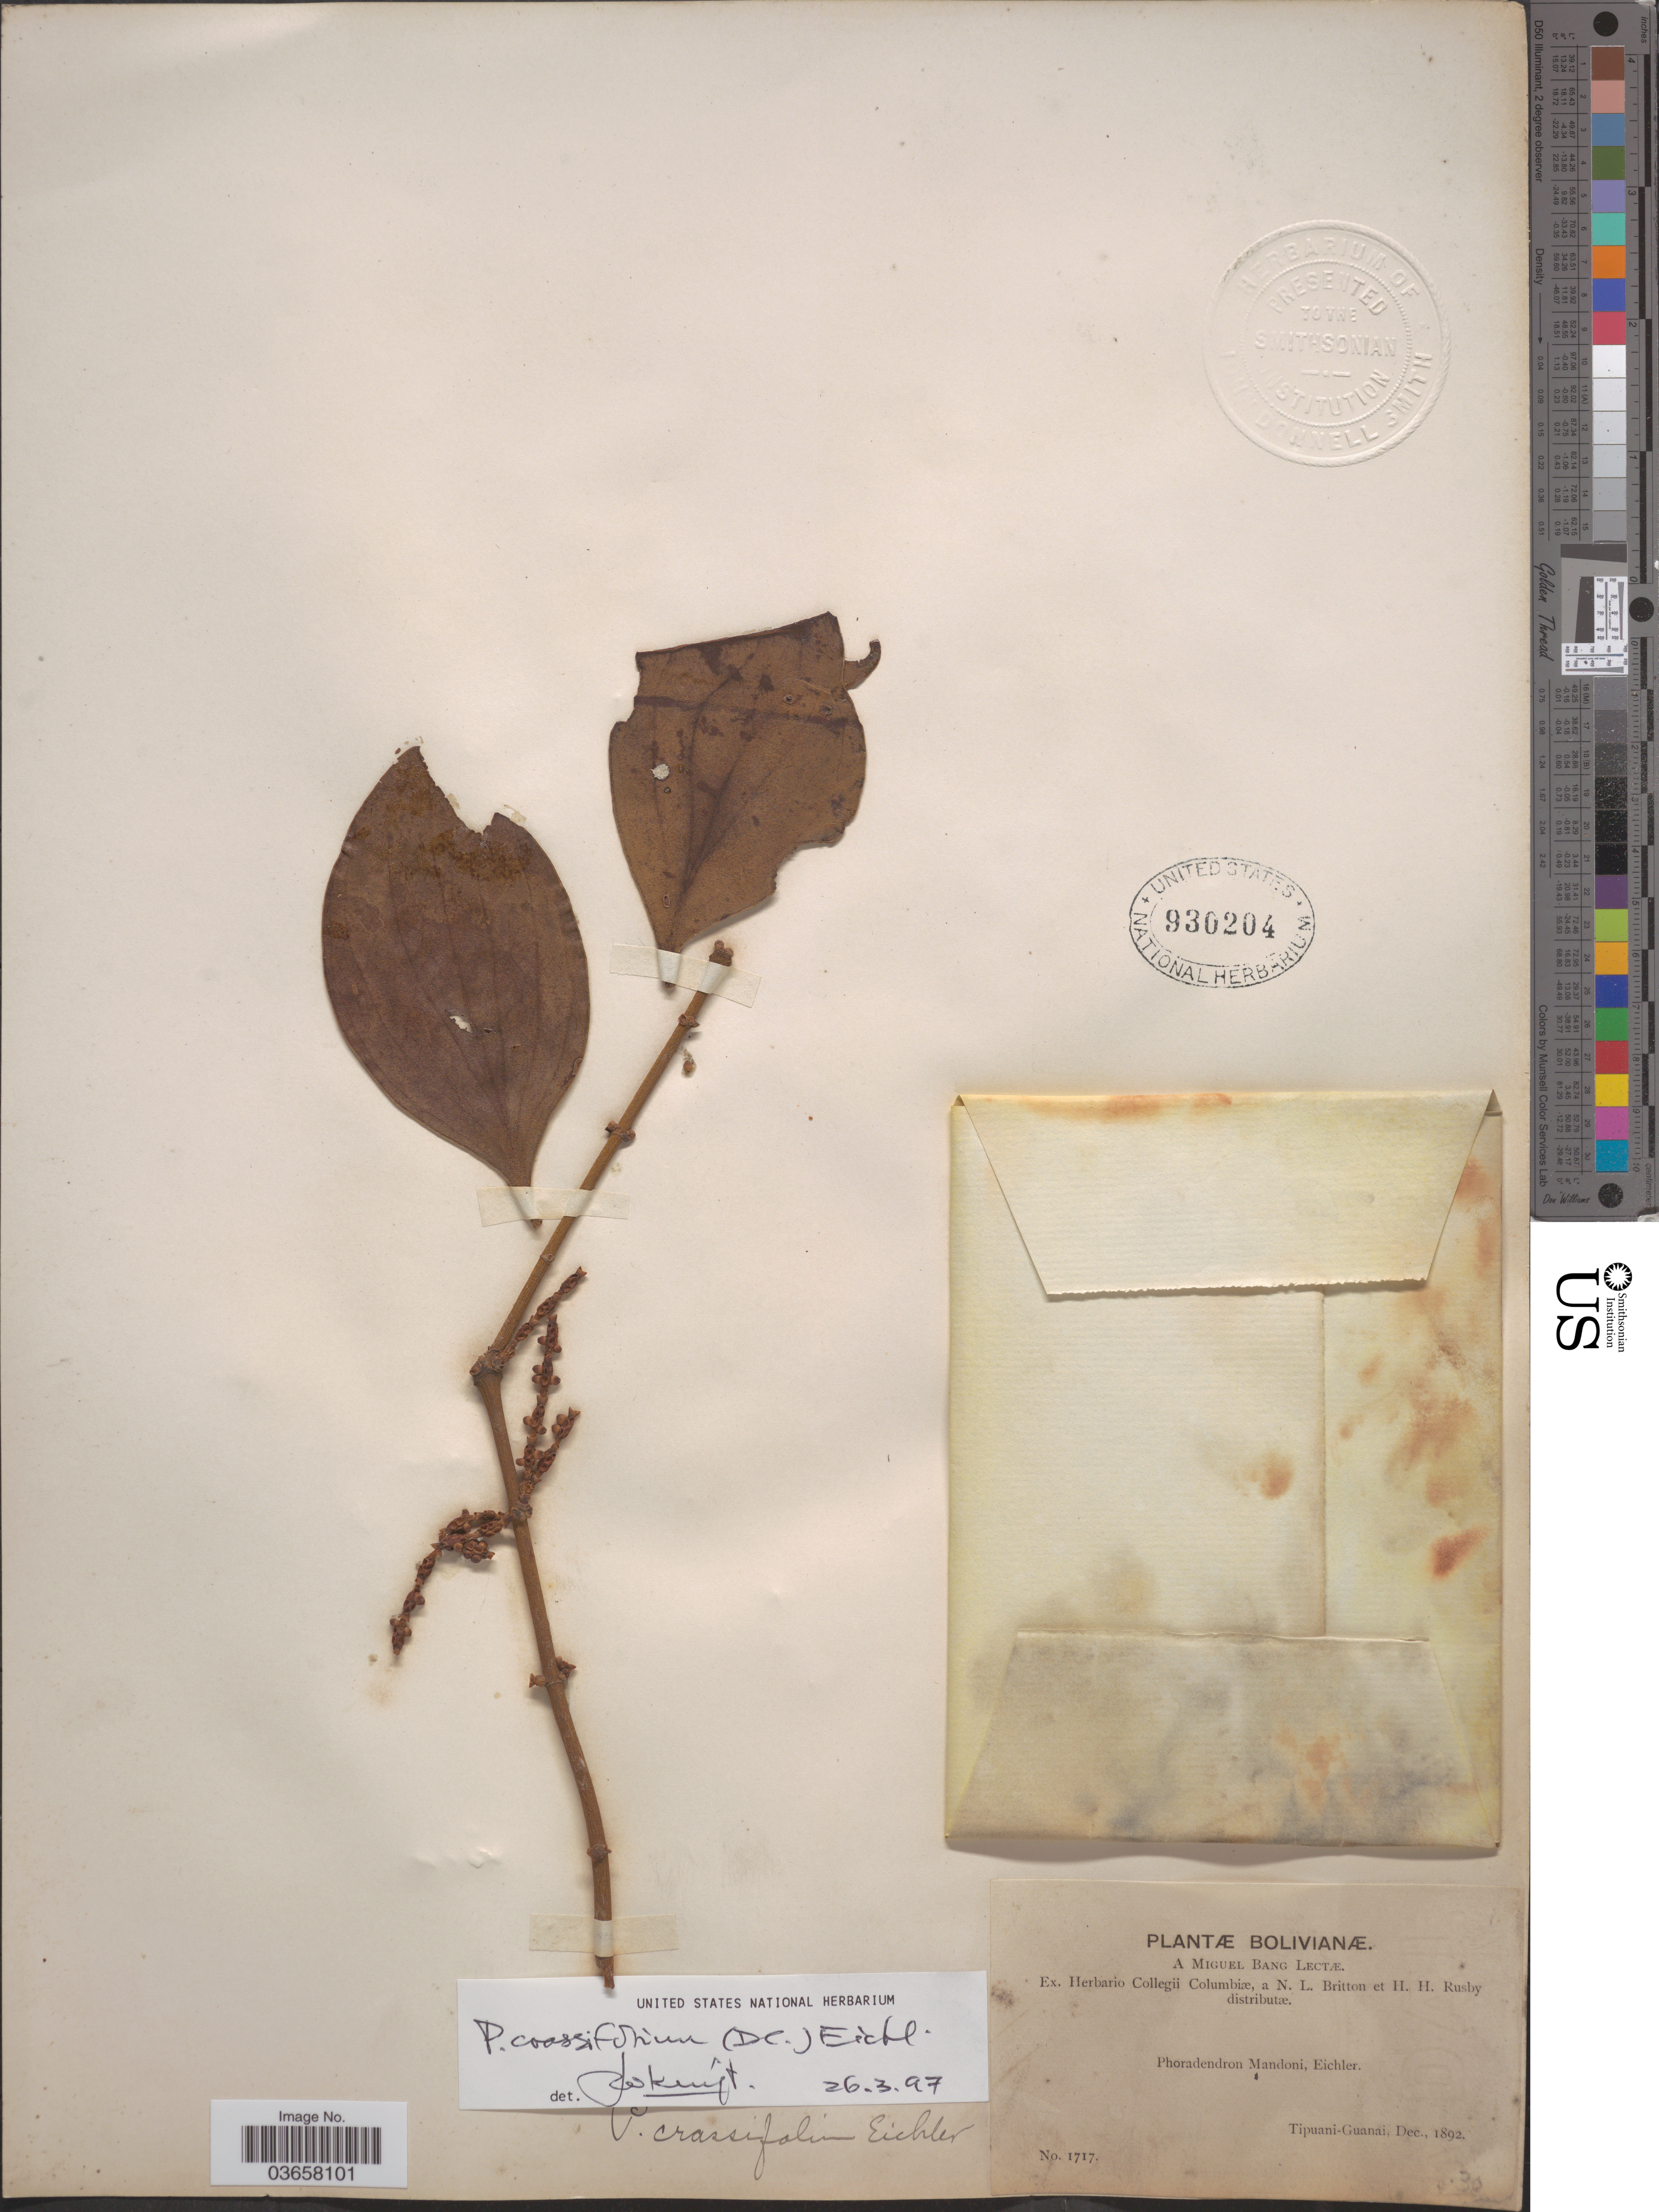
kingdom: Plantae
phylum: Tracheophyta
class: Magnoliopsida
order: Santalales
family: Viscaceae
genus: Phoradendron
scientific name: Phoradendron crassifolium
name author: (Pohl ex DC.) Eichler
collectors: M. Bang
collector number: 1717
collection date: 1892-12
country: Bolivia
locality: Tipuani-Guanai.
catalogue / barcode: US 930204